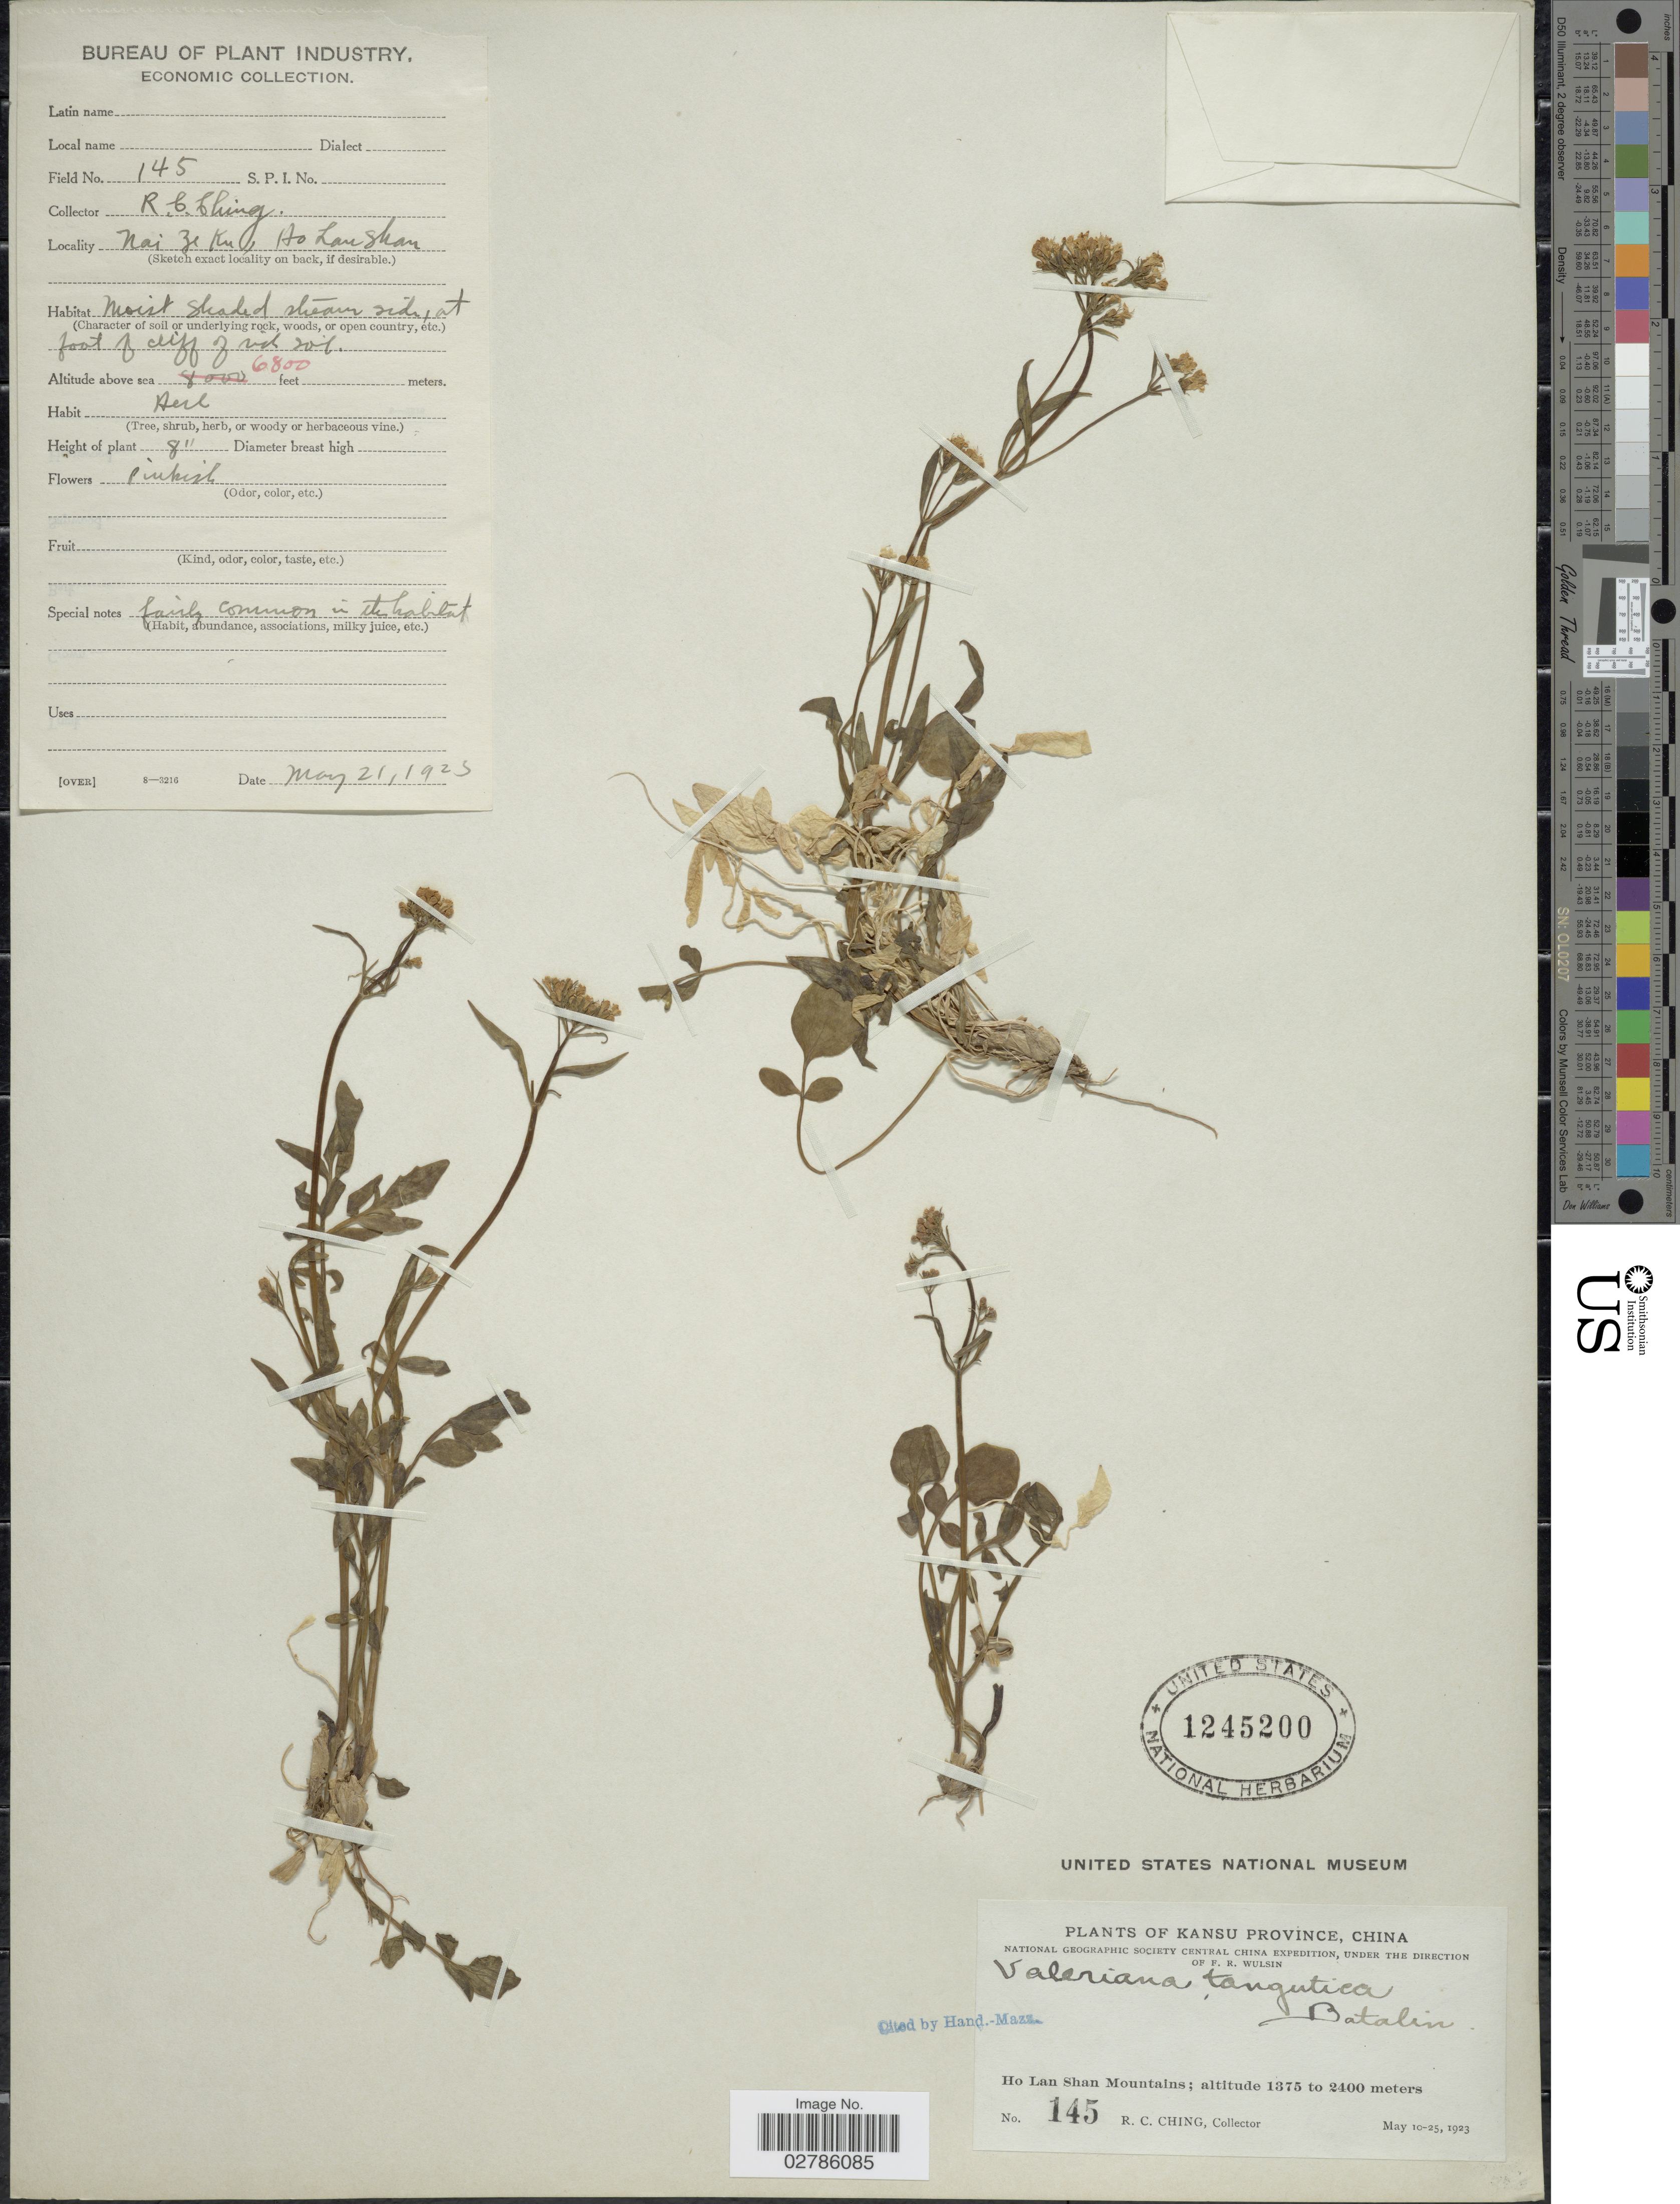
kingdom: Plantae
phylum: Tracheophyta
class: Magnoliopsida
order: Dipsacales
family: Caprifoliaceae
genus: Valeriana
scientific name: Valeriana tangutica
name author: Batalin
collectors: R. C. Ching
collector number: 145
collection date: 1923-05-21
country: China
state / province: Gansu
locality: Kansu Province. Nai Ze Ku, Ho Lan Shan Mountains.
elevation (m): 2073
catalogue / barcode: US 1245200